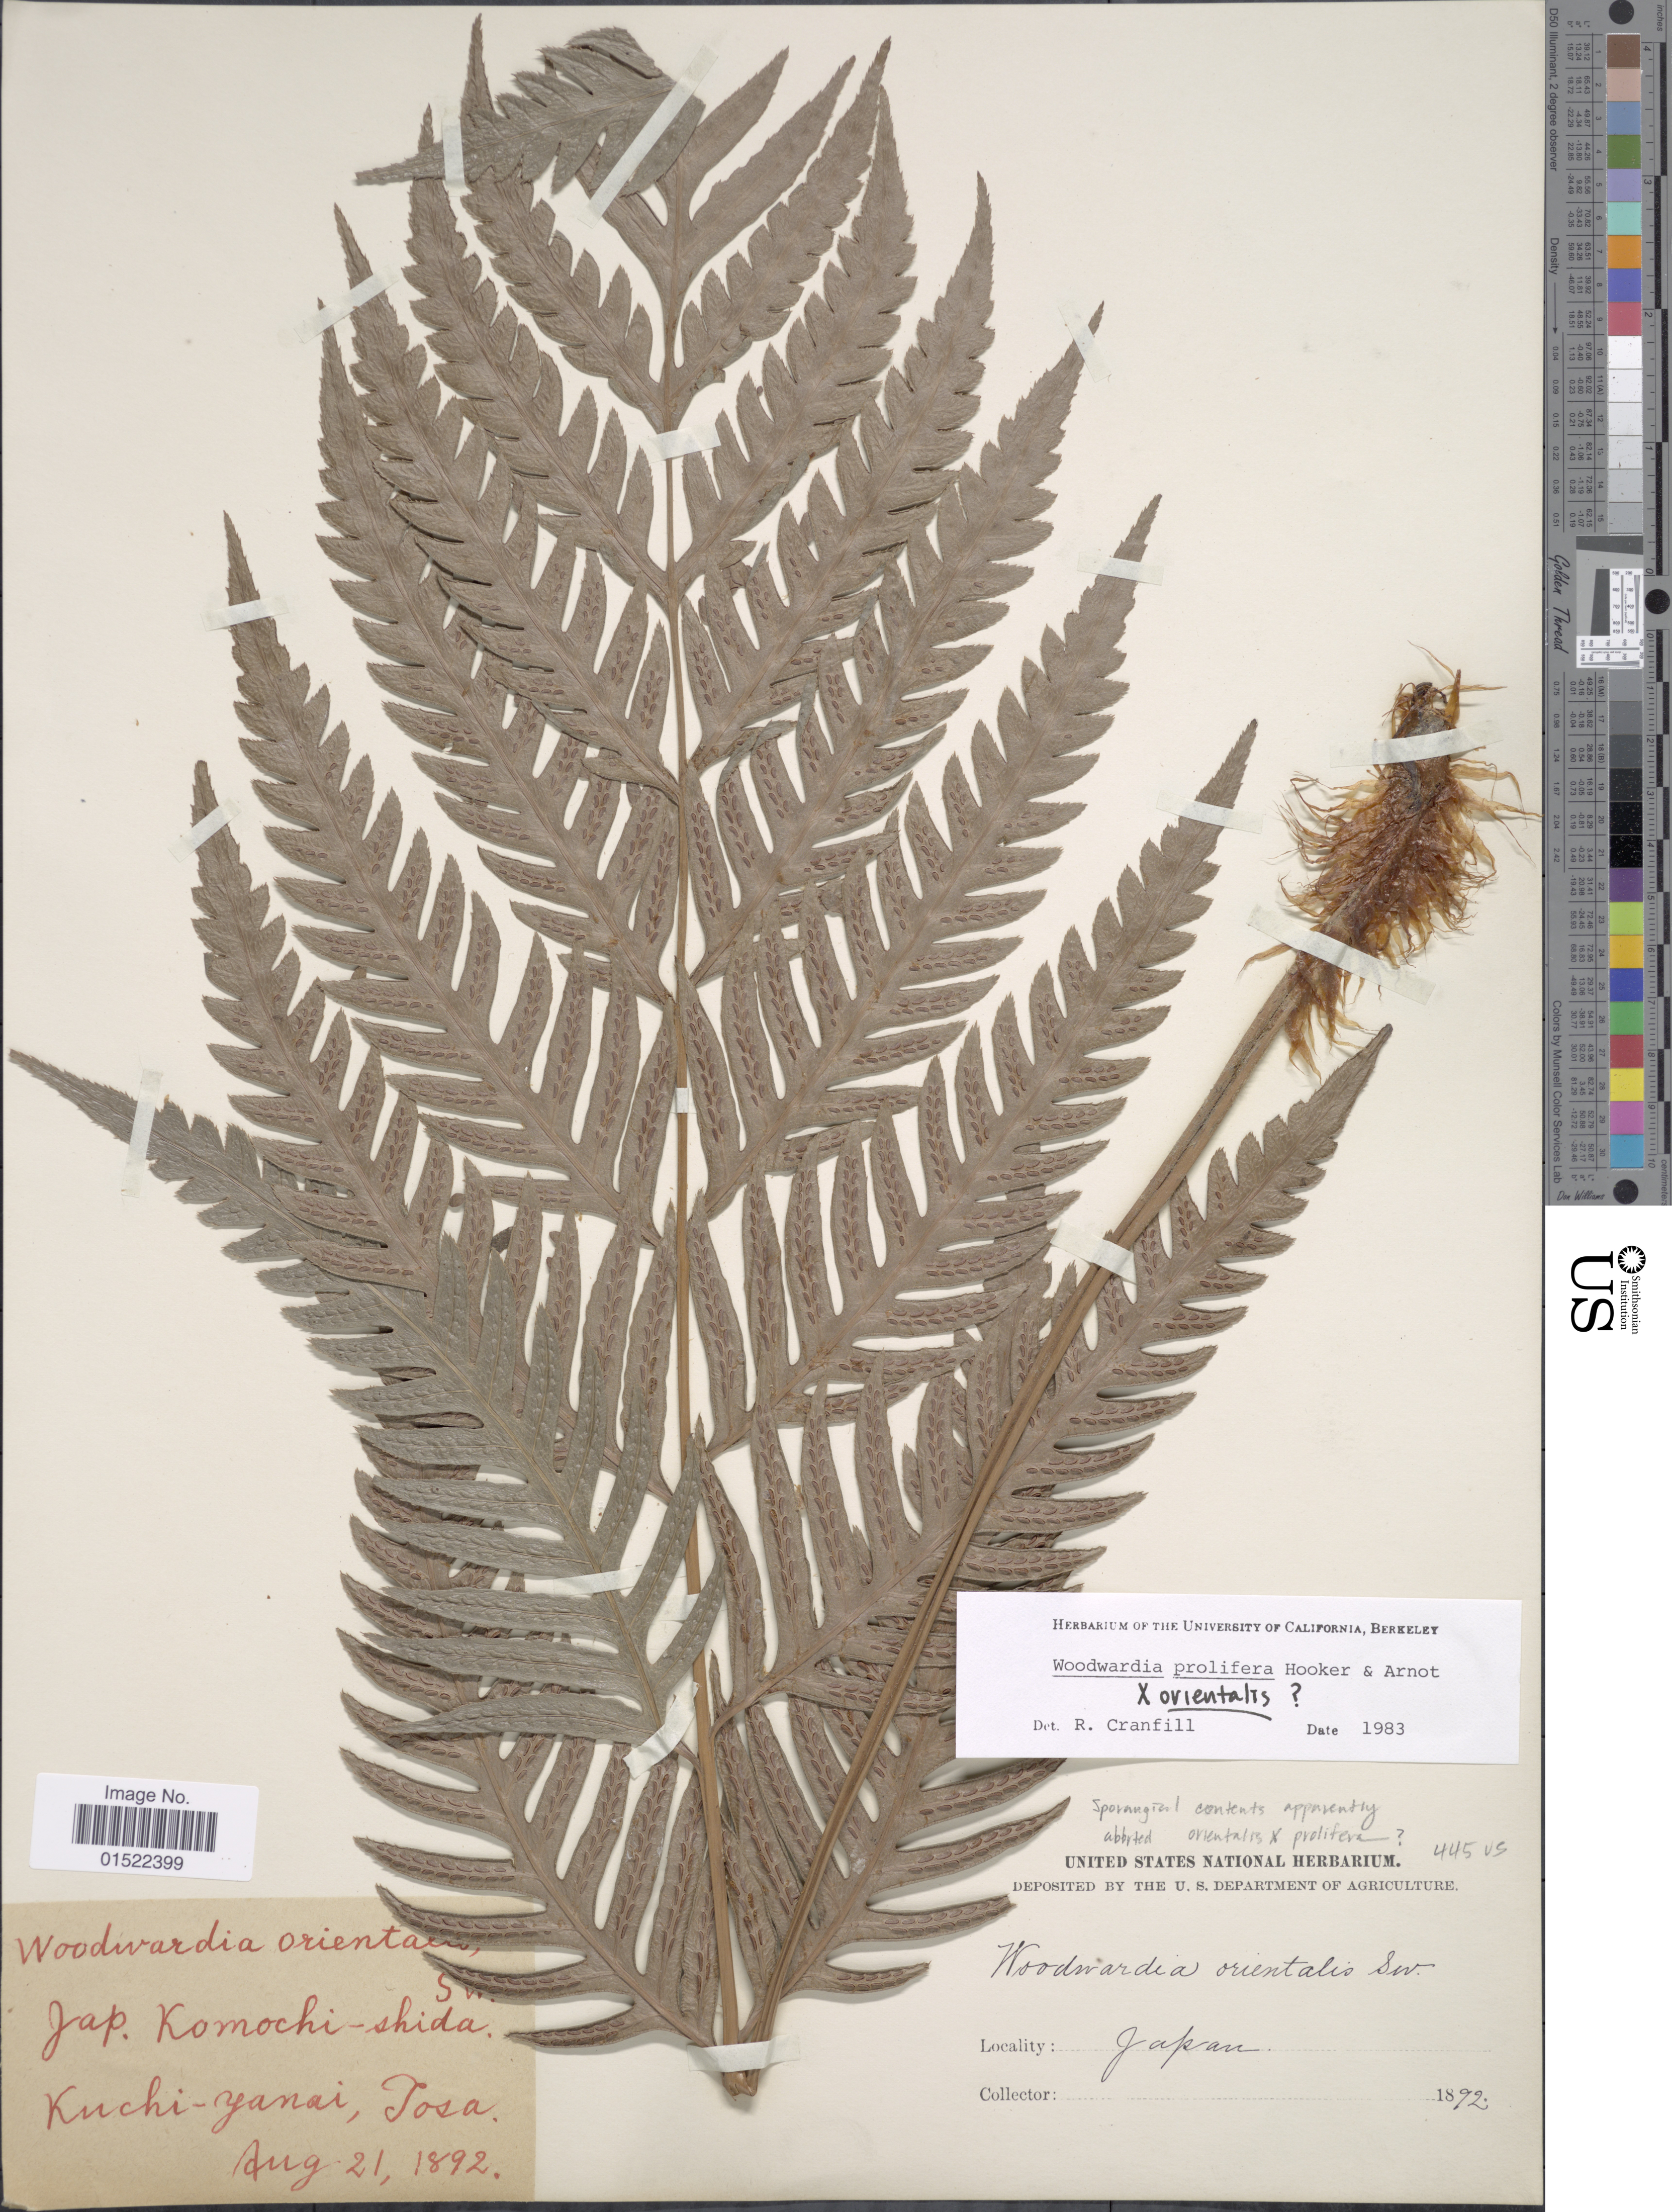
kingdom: Plantae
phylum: Tracheophyta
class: Polypodiopsida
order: Polypodiales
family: Blechnaceae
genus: Woodwardia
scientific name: Woodwardia orientalis x W. prolifera Hook. & Arn.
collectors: U.S. Department of Agriculture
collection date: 1892-08-21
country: Japan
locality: Tosa